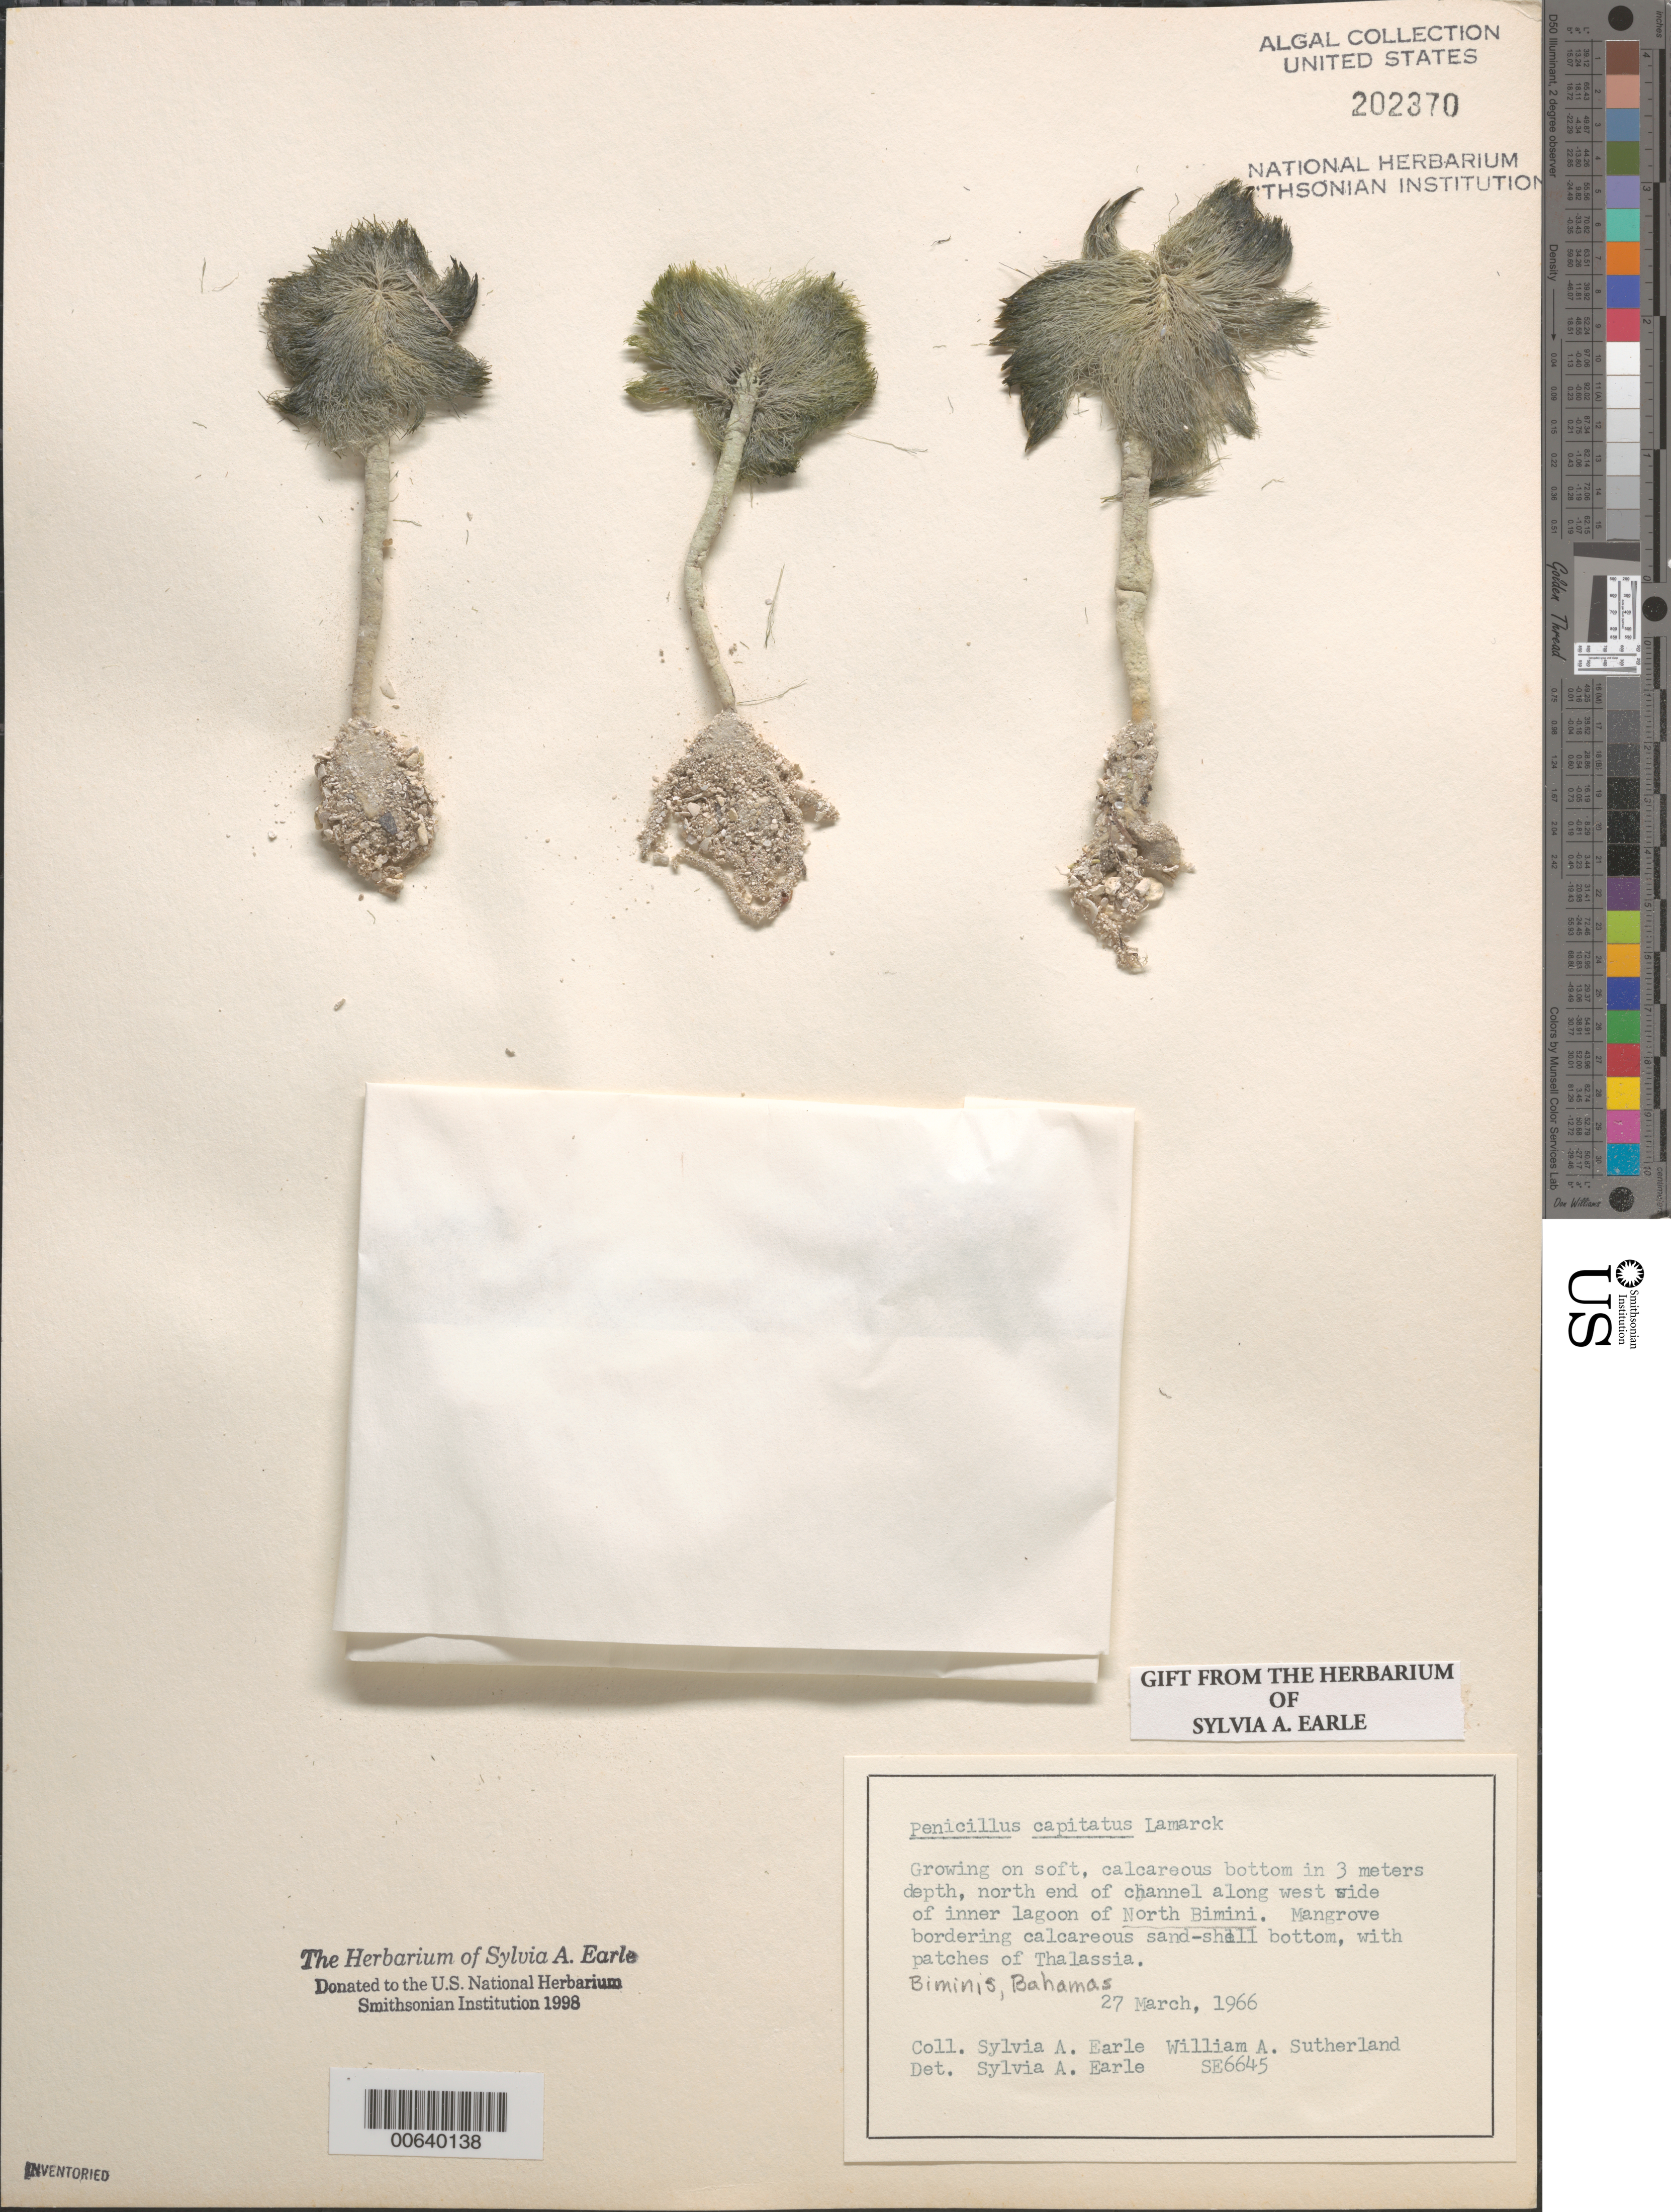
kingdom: Plantae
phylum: Chlorophyta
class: Ulvophyceae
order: Bryopsidales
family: Udoteaceae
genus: Penicillus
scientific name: Penicillus capitatus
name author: Lam.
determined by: Earle, S. A.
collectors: S. A. Earle & W. Sutherland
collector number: SE 6645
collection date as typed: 27 Mar 1966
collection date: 1966-03-27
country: Bahamas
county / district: Bimini District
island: North Bimini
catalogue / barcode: US 202370